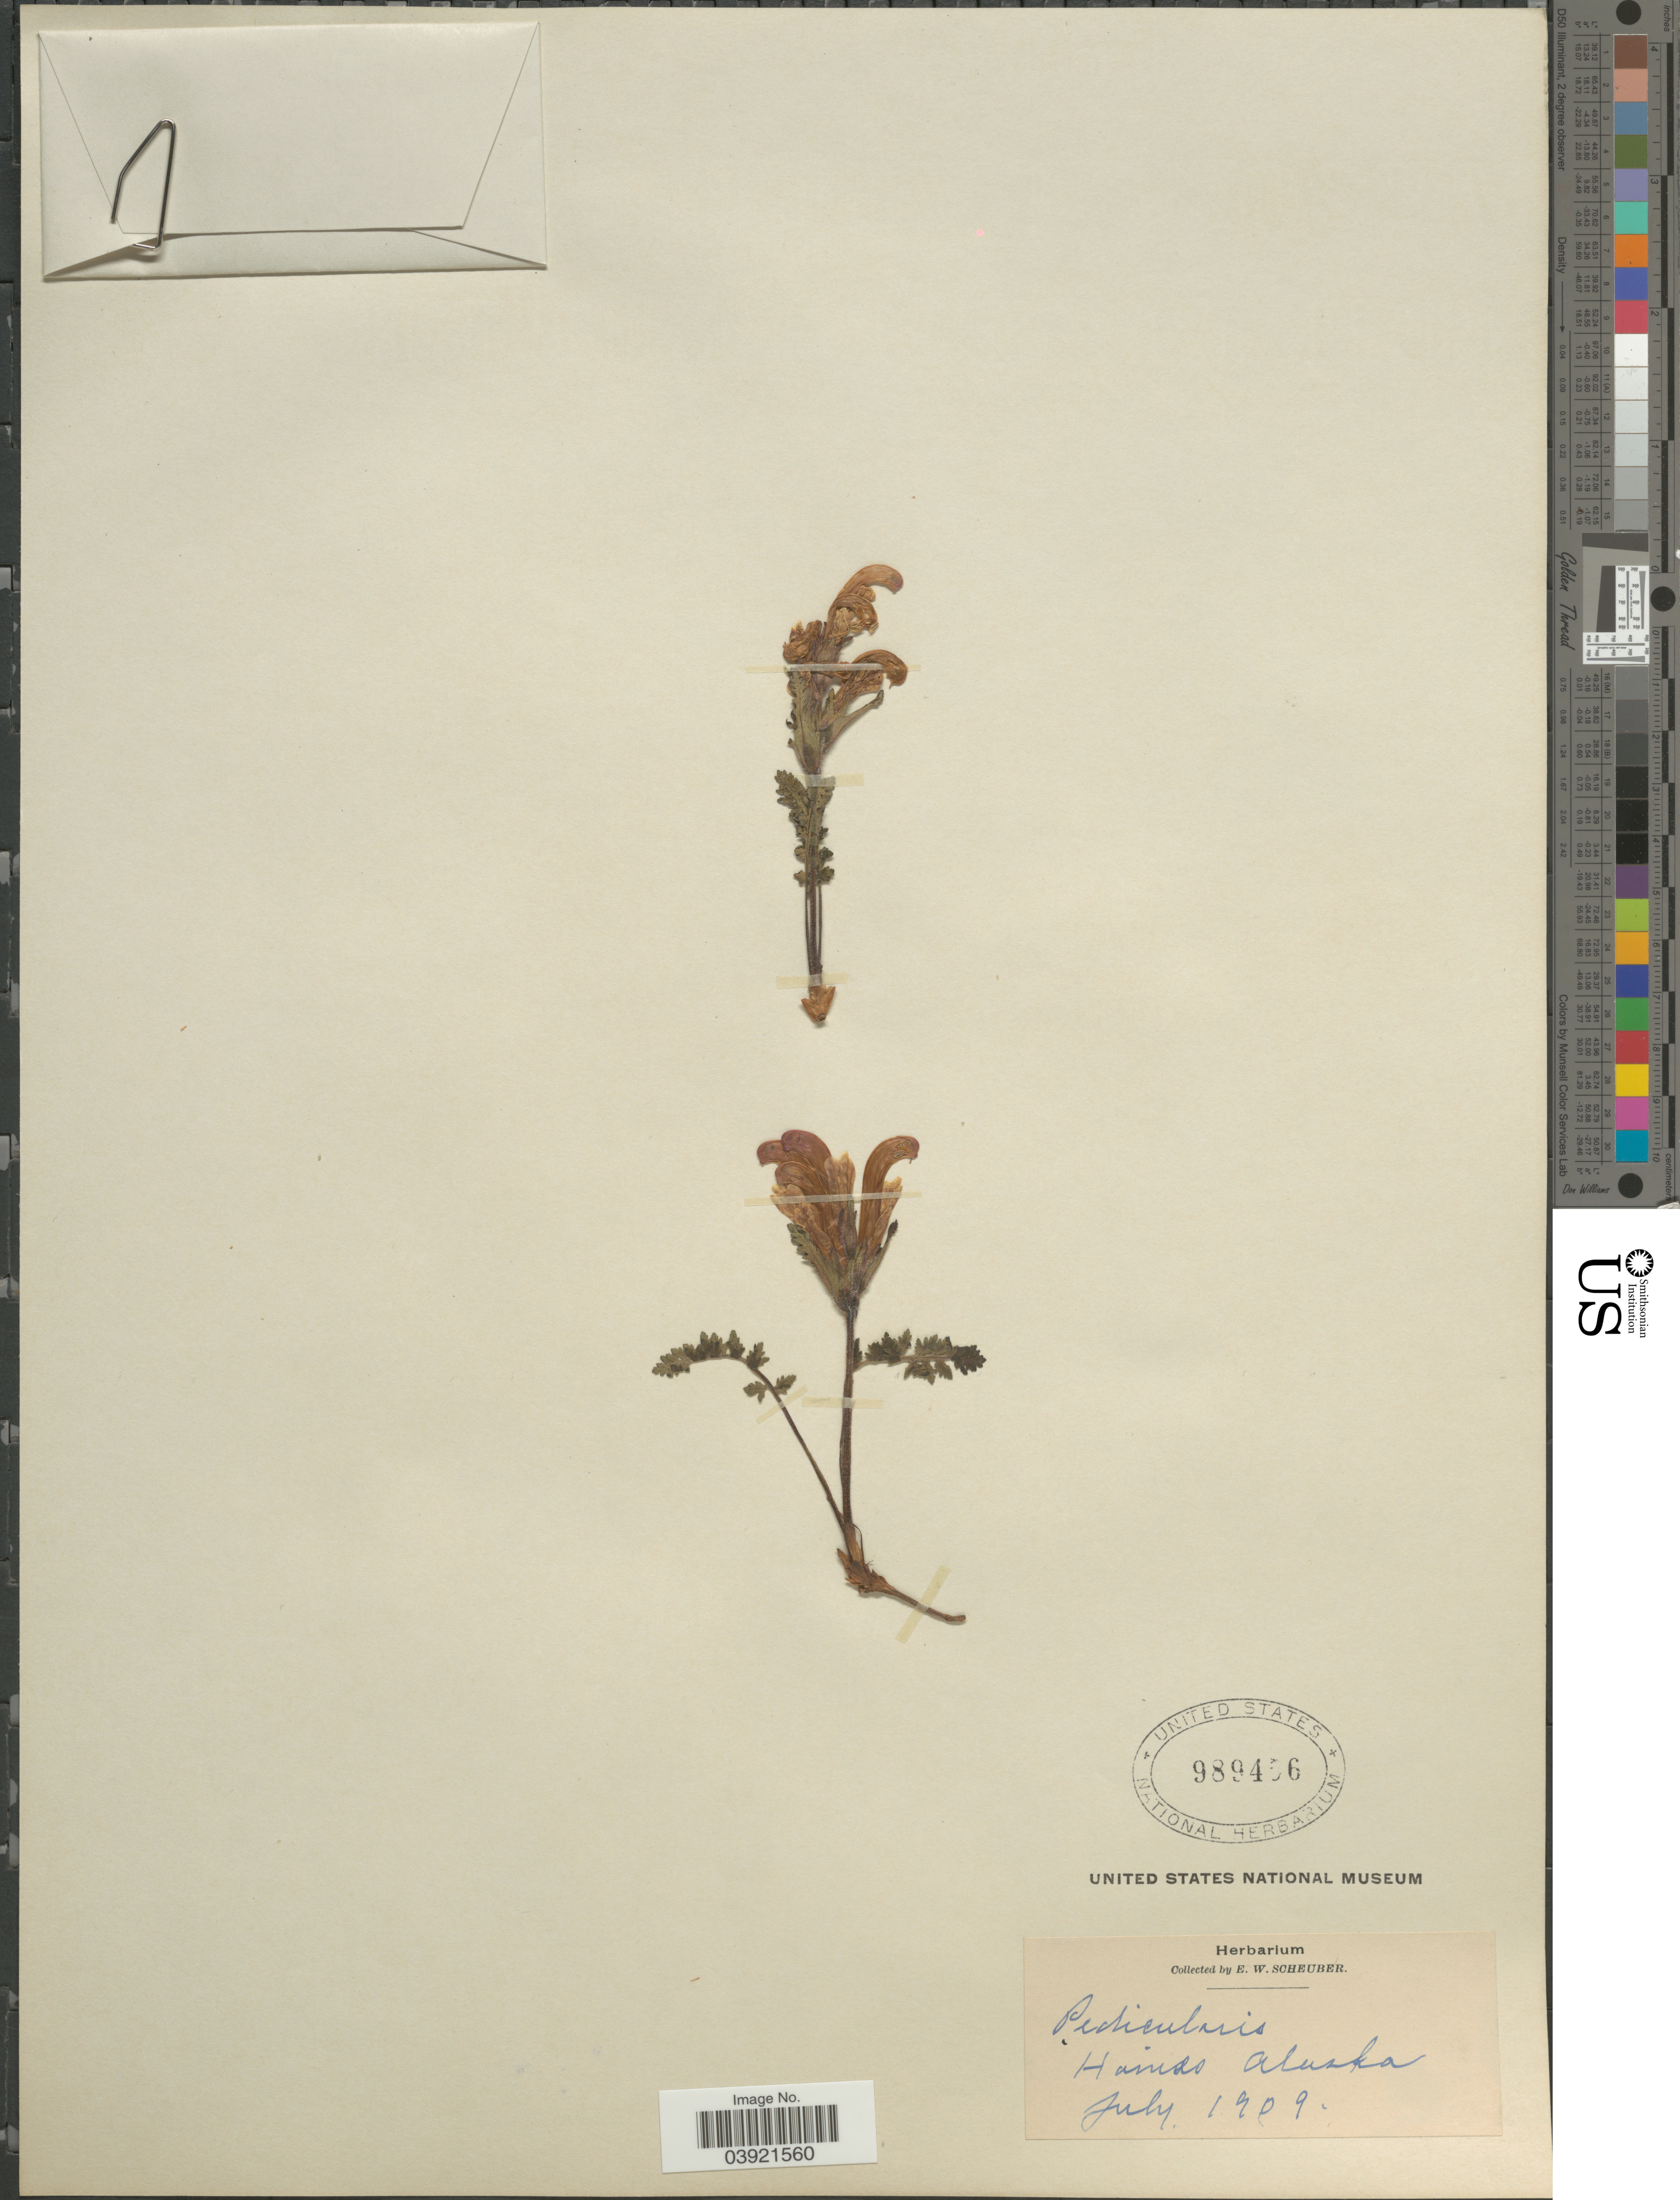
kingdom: Plantae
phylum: Tracheophyta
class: Magnoliopsida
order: Lamiales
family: Orobanchaceae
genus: Pedicularis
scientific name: Pedicularis capitata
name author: Adams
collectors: E. Scheuber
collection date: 1909-07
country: United States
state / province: Alaska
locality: Haines.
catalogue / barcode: US 989456